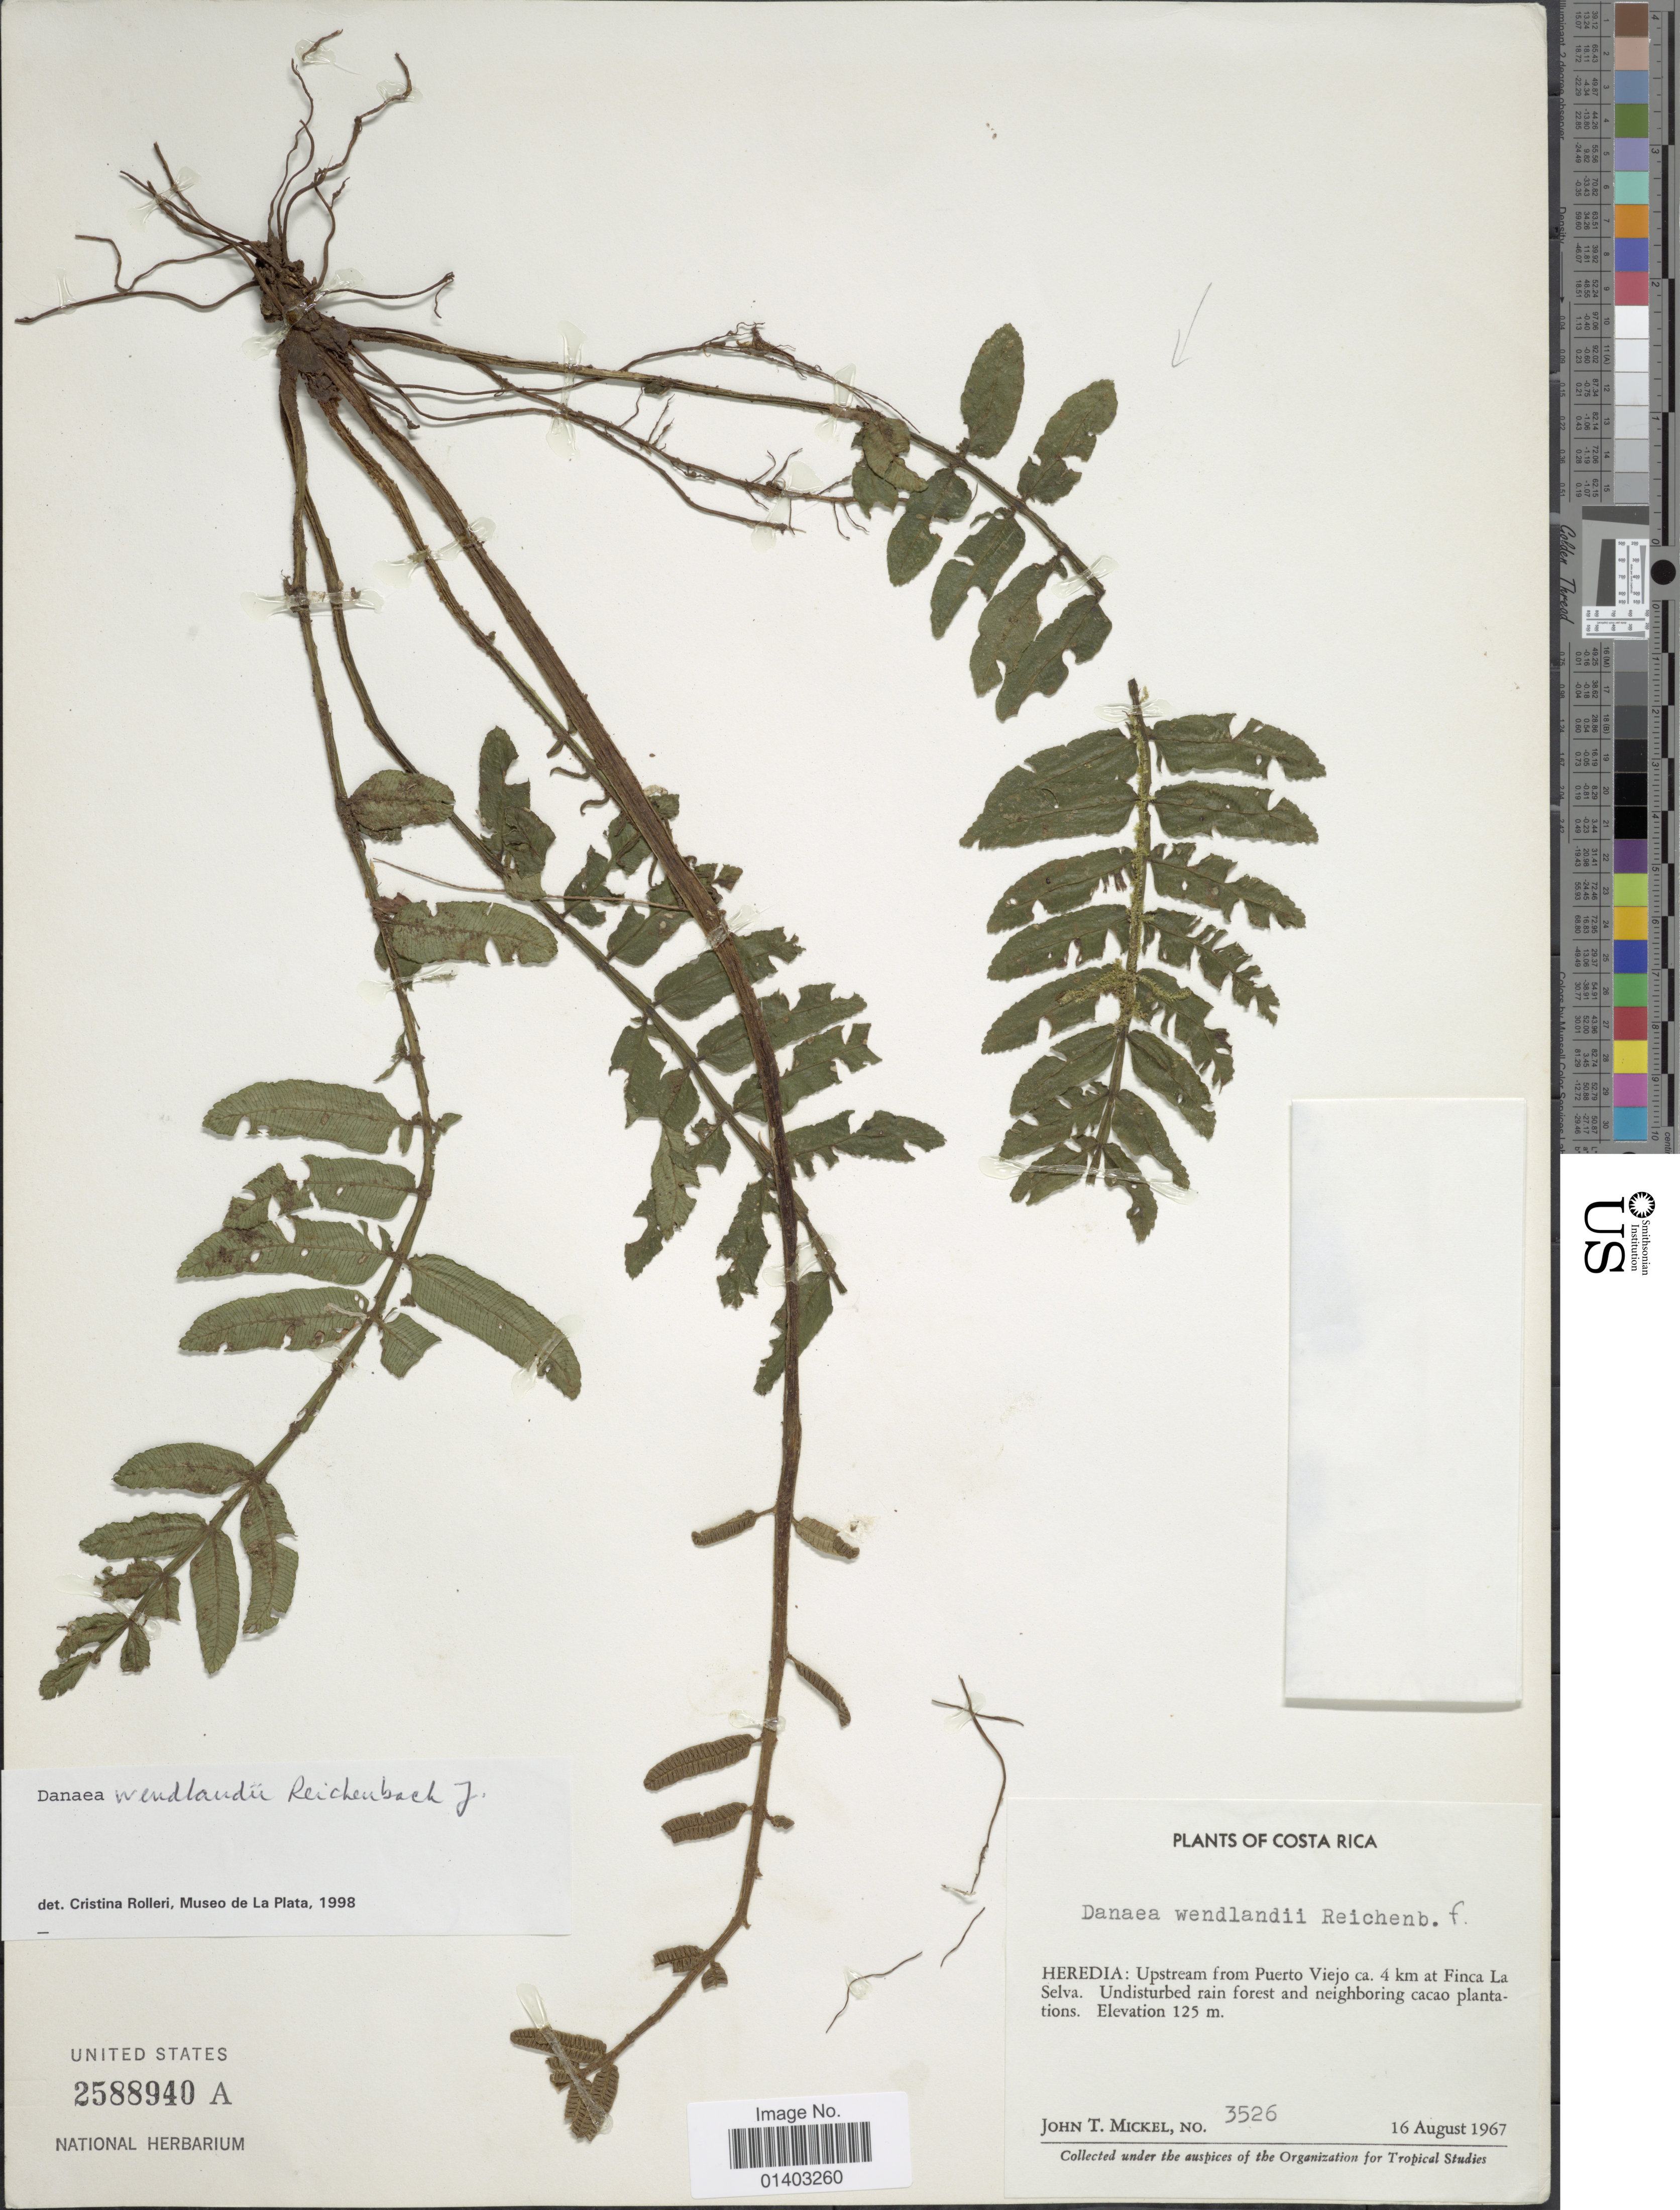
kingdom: Plantae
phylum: Tracheophyta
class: Polypodiopsida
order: Marattiales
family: Marattiaceae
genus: Danaea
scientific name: Danaea wendlandii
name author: Rchb. f.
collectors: J. T. Mickel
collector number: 3526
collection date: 1967-08-16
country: Costa Rica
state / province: Heredia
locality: Upstream from Puerto Viejo ca. 4 km at Finca La Selva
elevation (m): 125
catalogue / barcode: US 2588940A